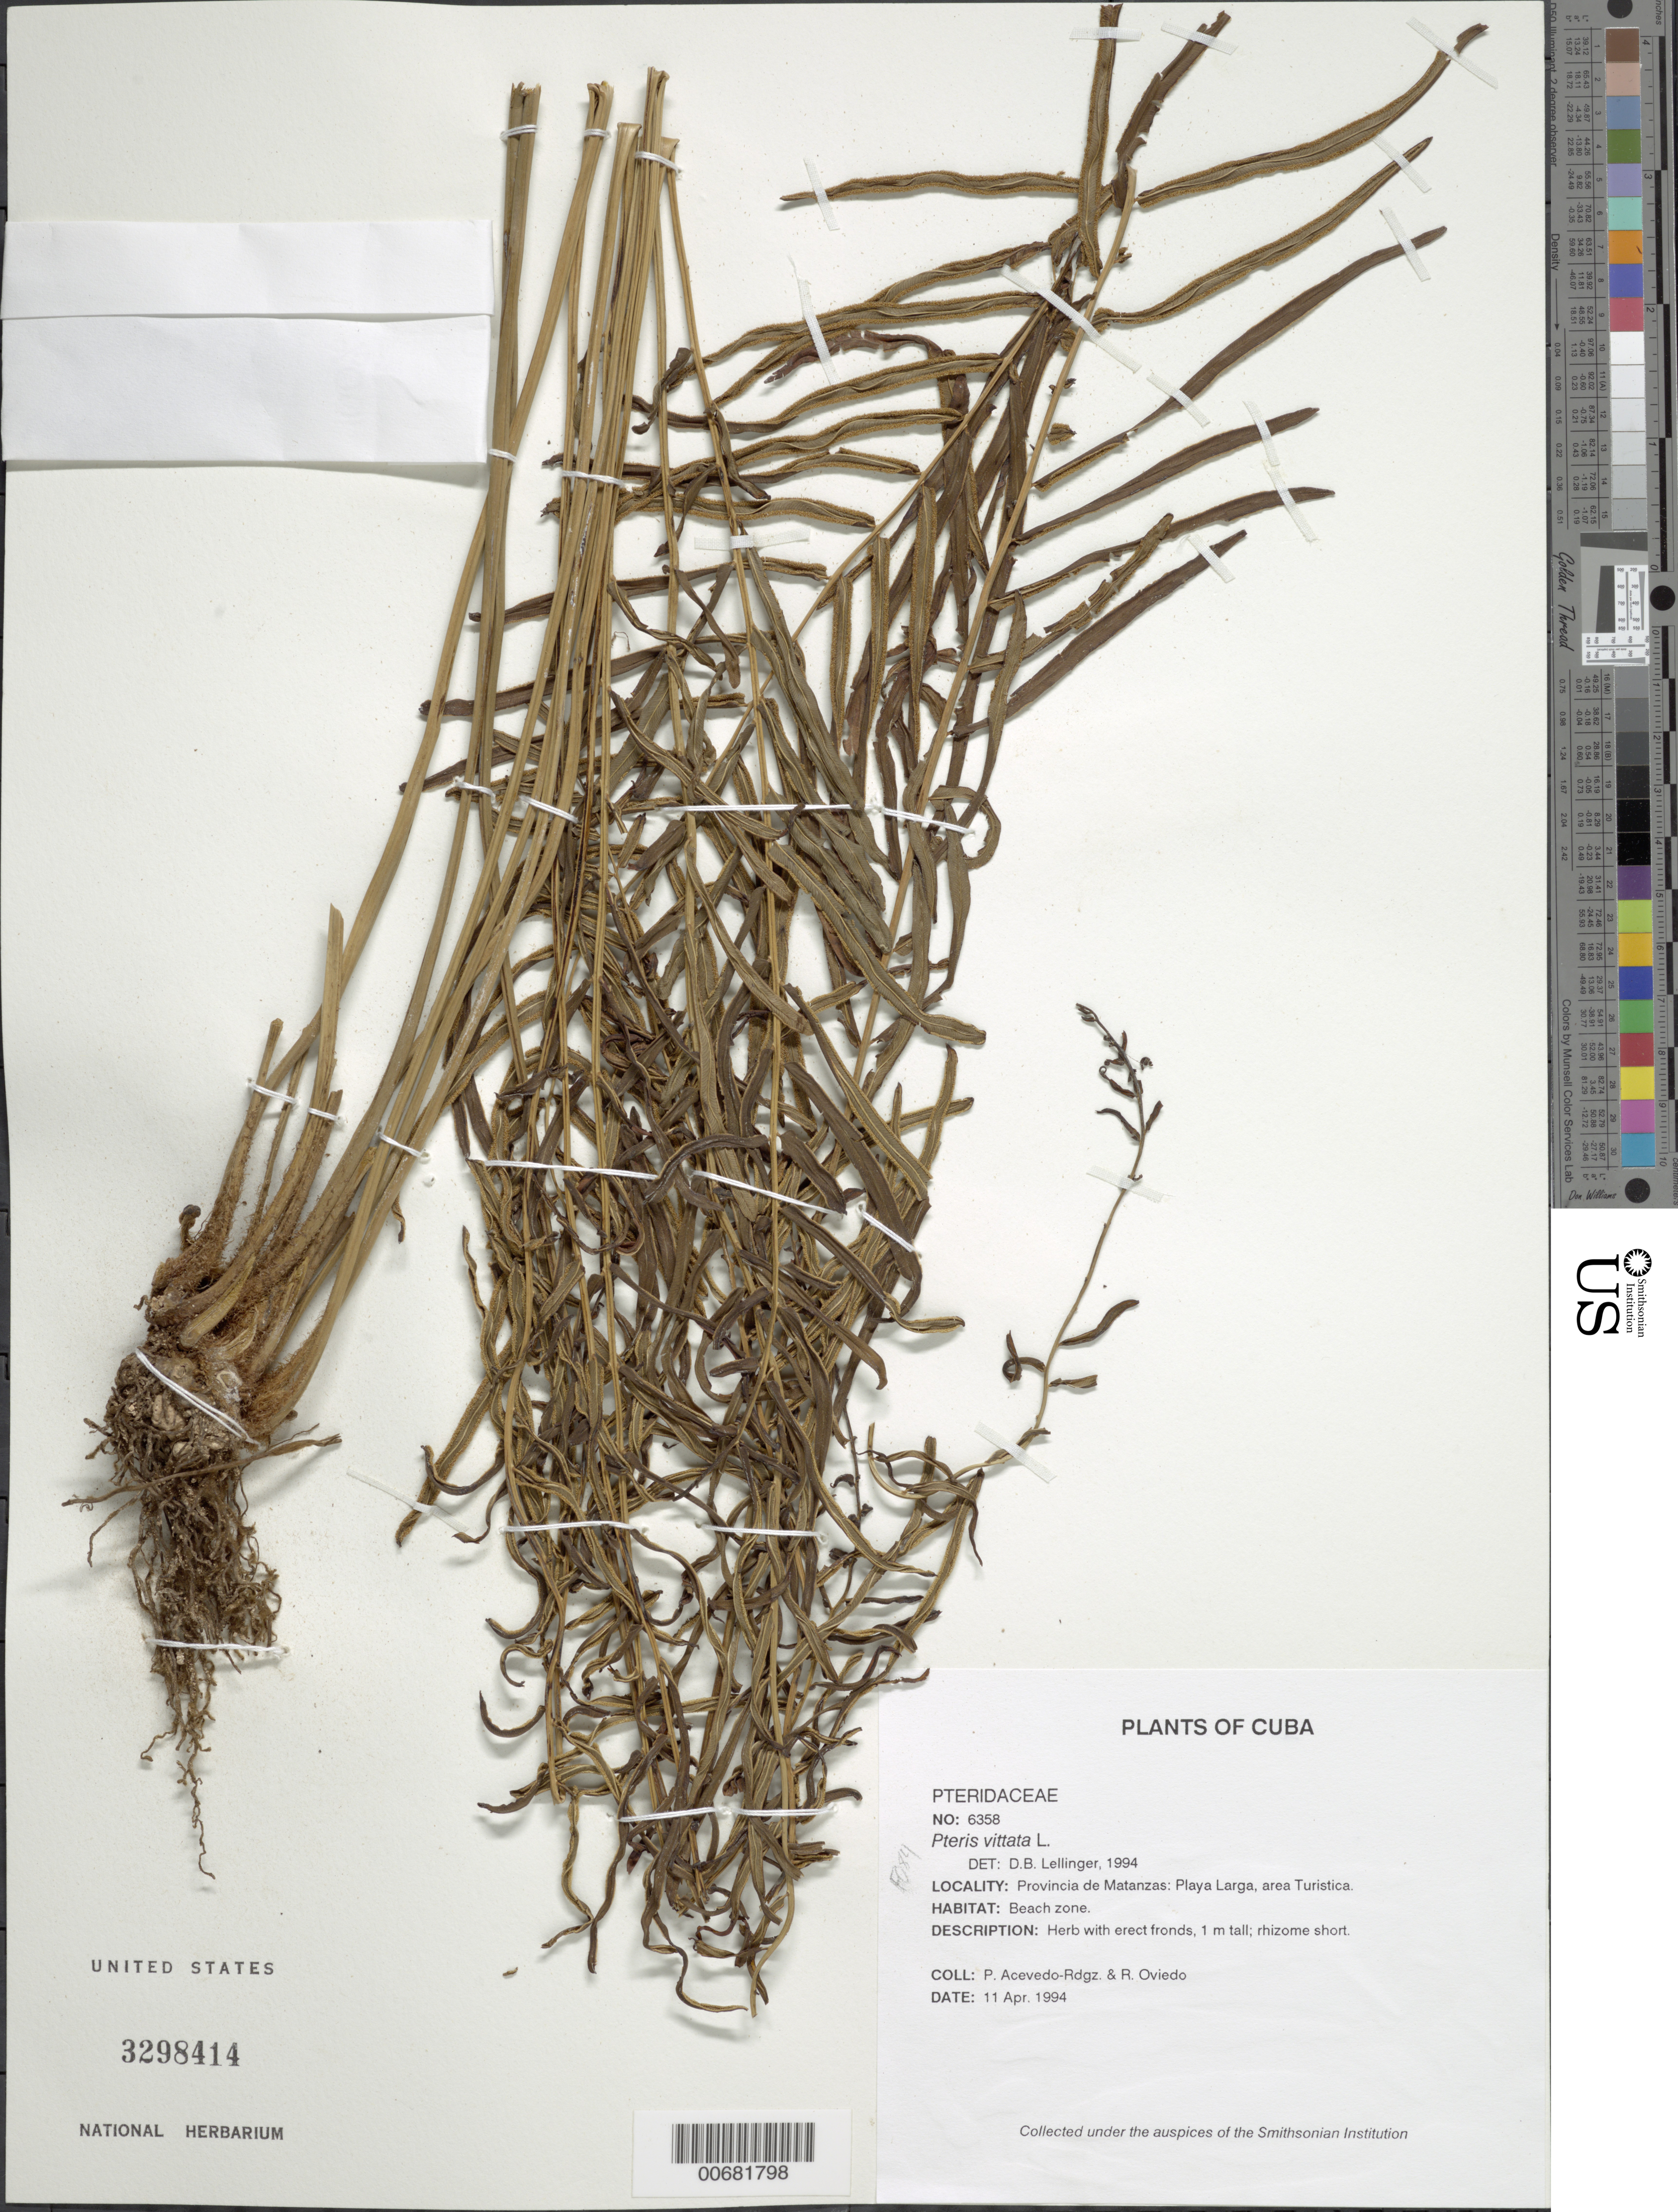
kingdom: Plantae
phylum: Tracheophyta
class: Polypodiopsida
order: Polypodiales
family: Pteridaceae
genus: Pteris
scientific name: Pteris vittata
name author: L.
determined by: Lellinger, David B., (BOT), Smithsonian Institution - National Museum of Natural History (UNITED STATES)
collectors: P. Acevedo-Rodr. & R. Oviedo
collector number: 6358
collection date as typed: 11 Apr 1994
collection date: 1994-04-11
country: Cuba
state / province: Matanzas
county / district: Municipio de Ciénaga de Zapata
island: Cuba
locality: Provincia de Matanzas: Playa Larga, area Turistica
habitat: Beach zone.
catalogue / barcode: US 3298414